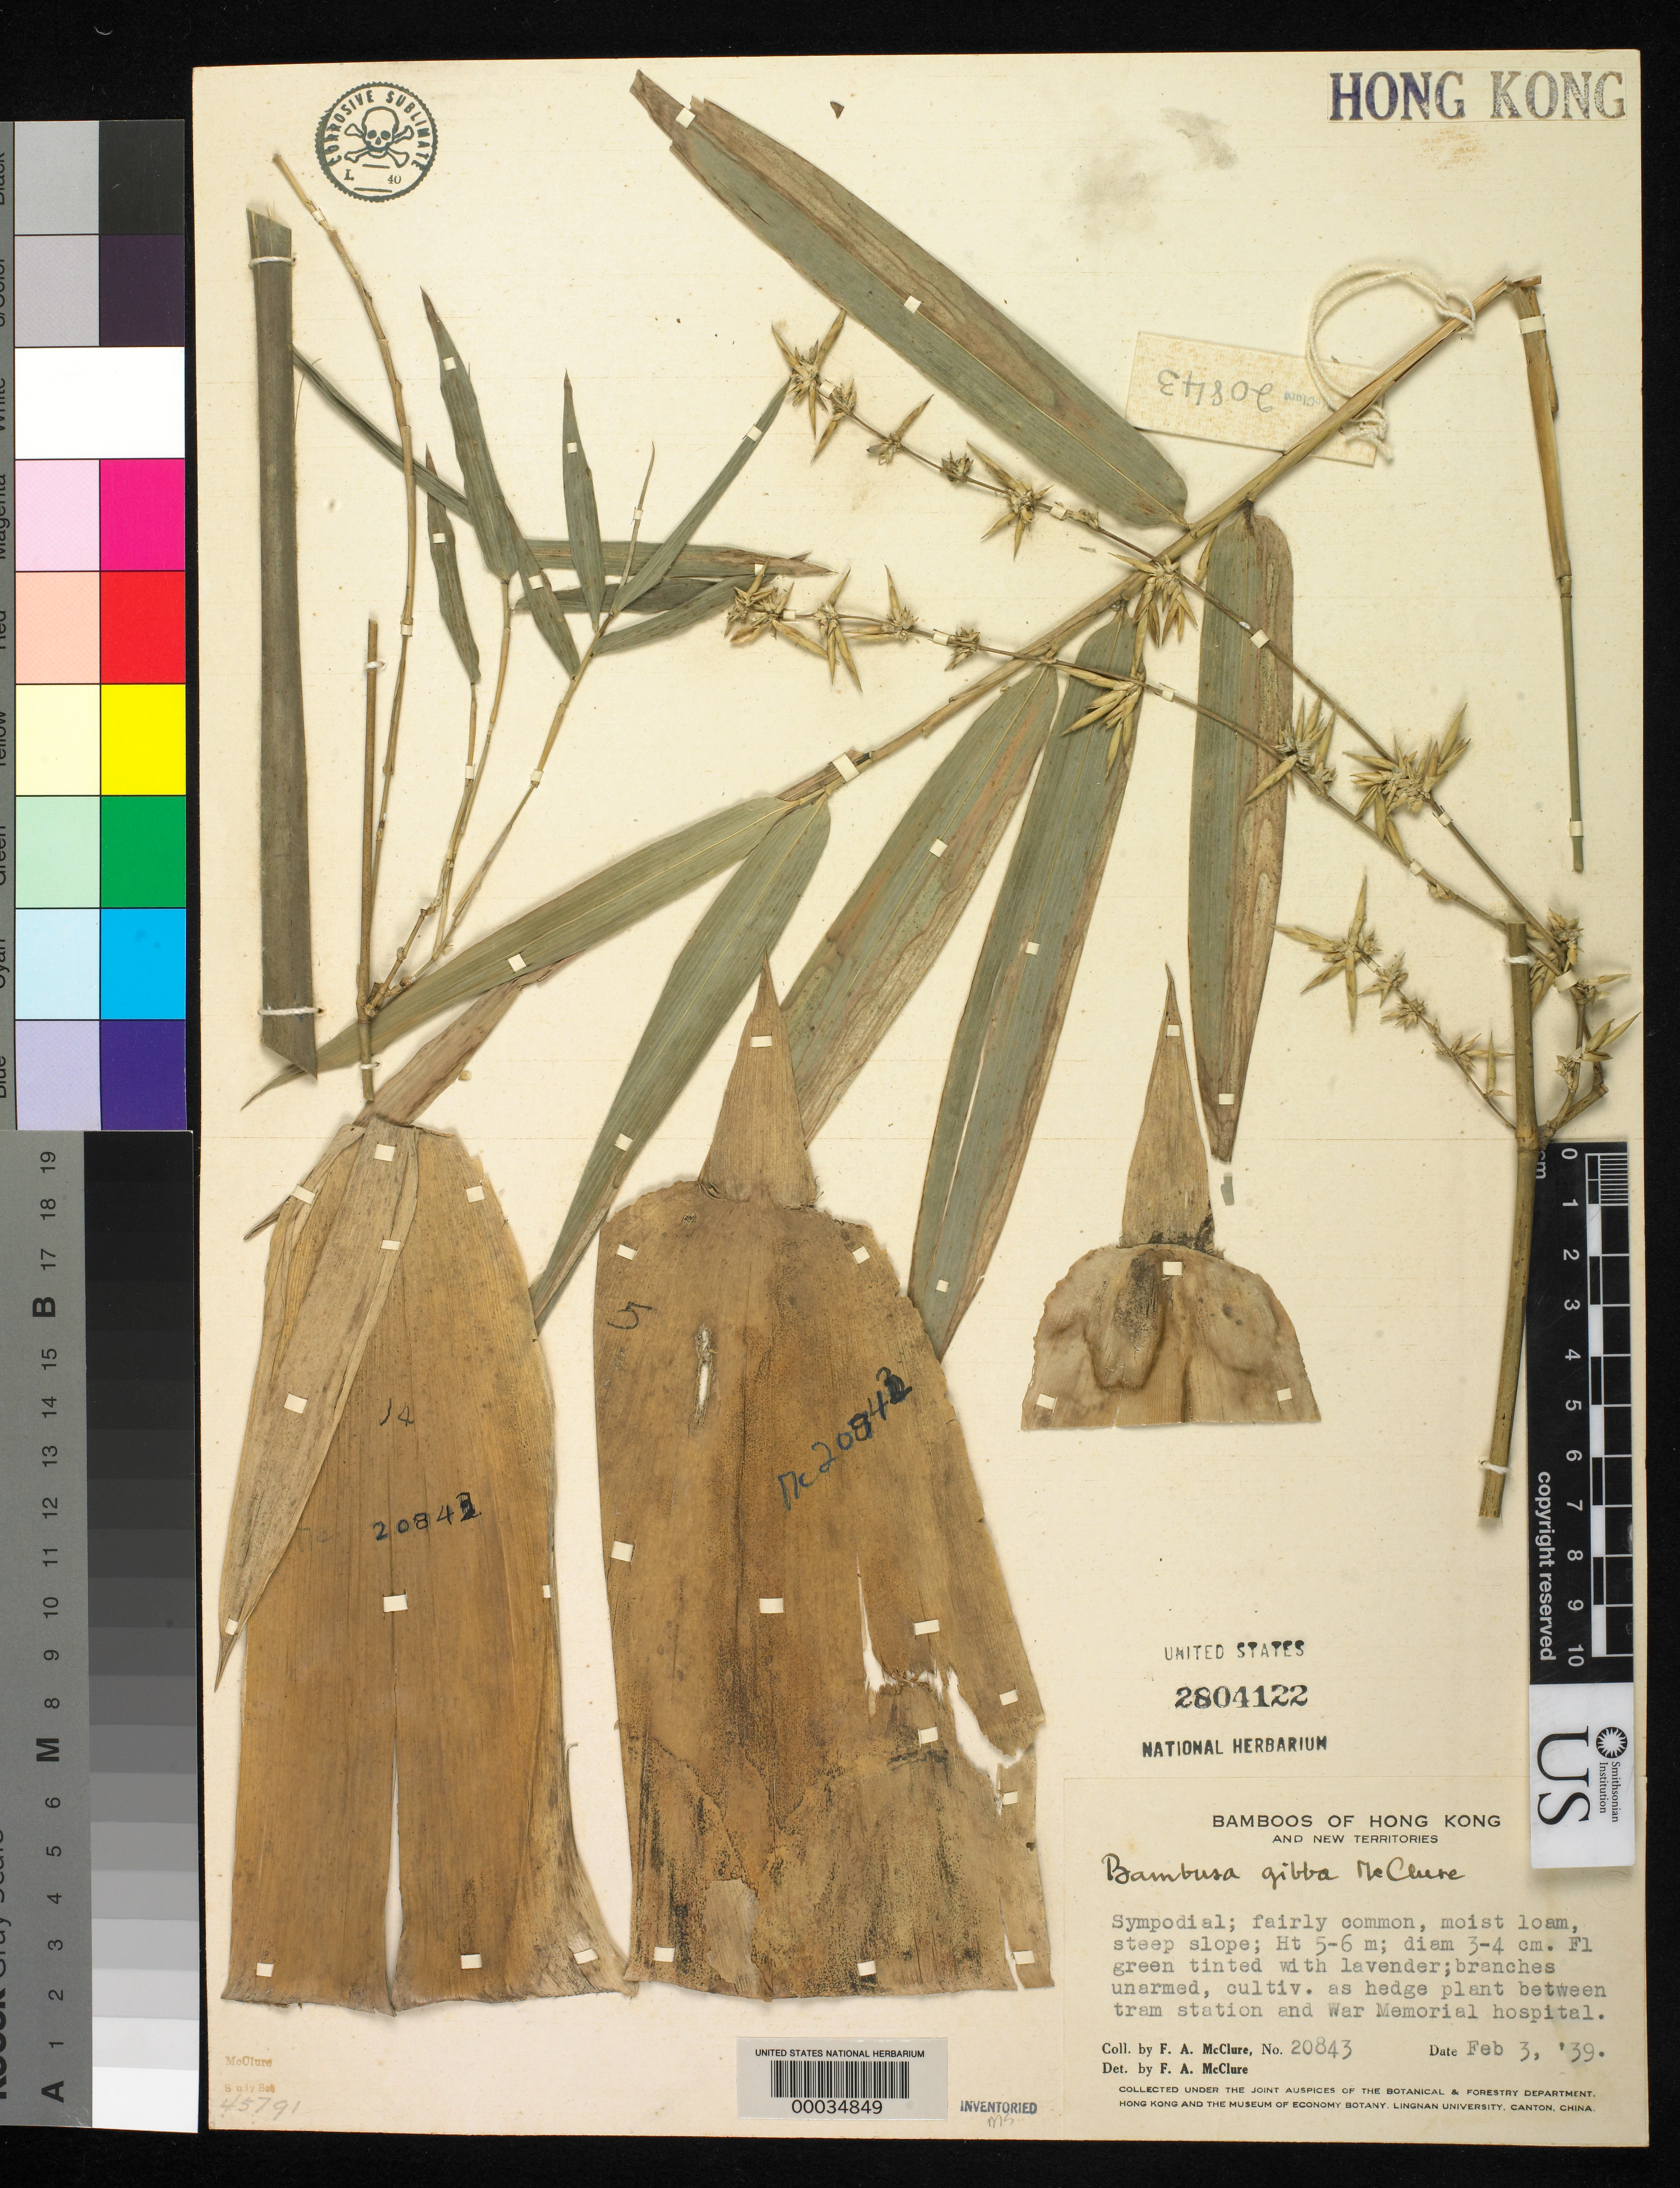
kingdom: Plantae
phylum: Tracheophyta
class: Liliopsida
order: Poales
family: Poaceae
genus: Bambusa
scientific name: Bambusa gibba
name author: McClure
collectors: F. A. McClure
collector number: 20843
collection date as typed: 03 Feb 1939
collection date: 1939-02-03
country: China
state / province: Hong Kong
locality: Between tram station and war memorial hospital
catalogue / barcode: US 2804122